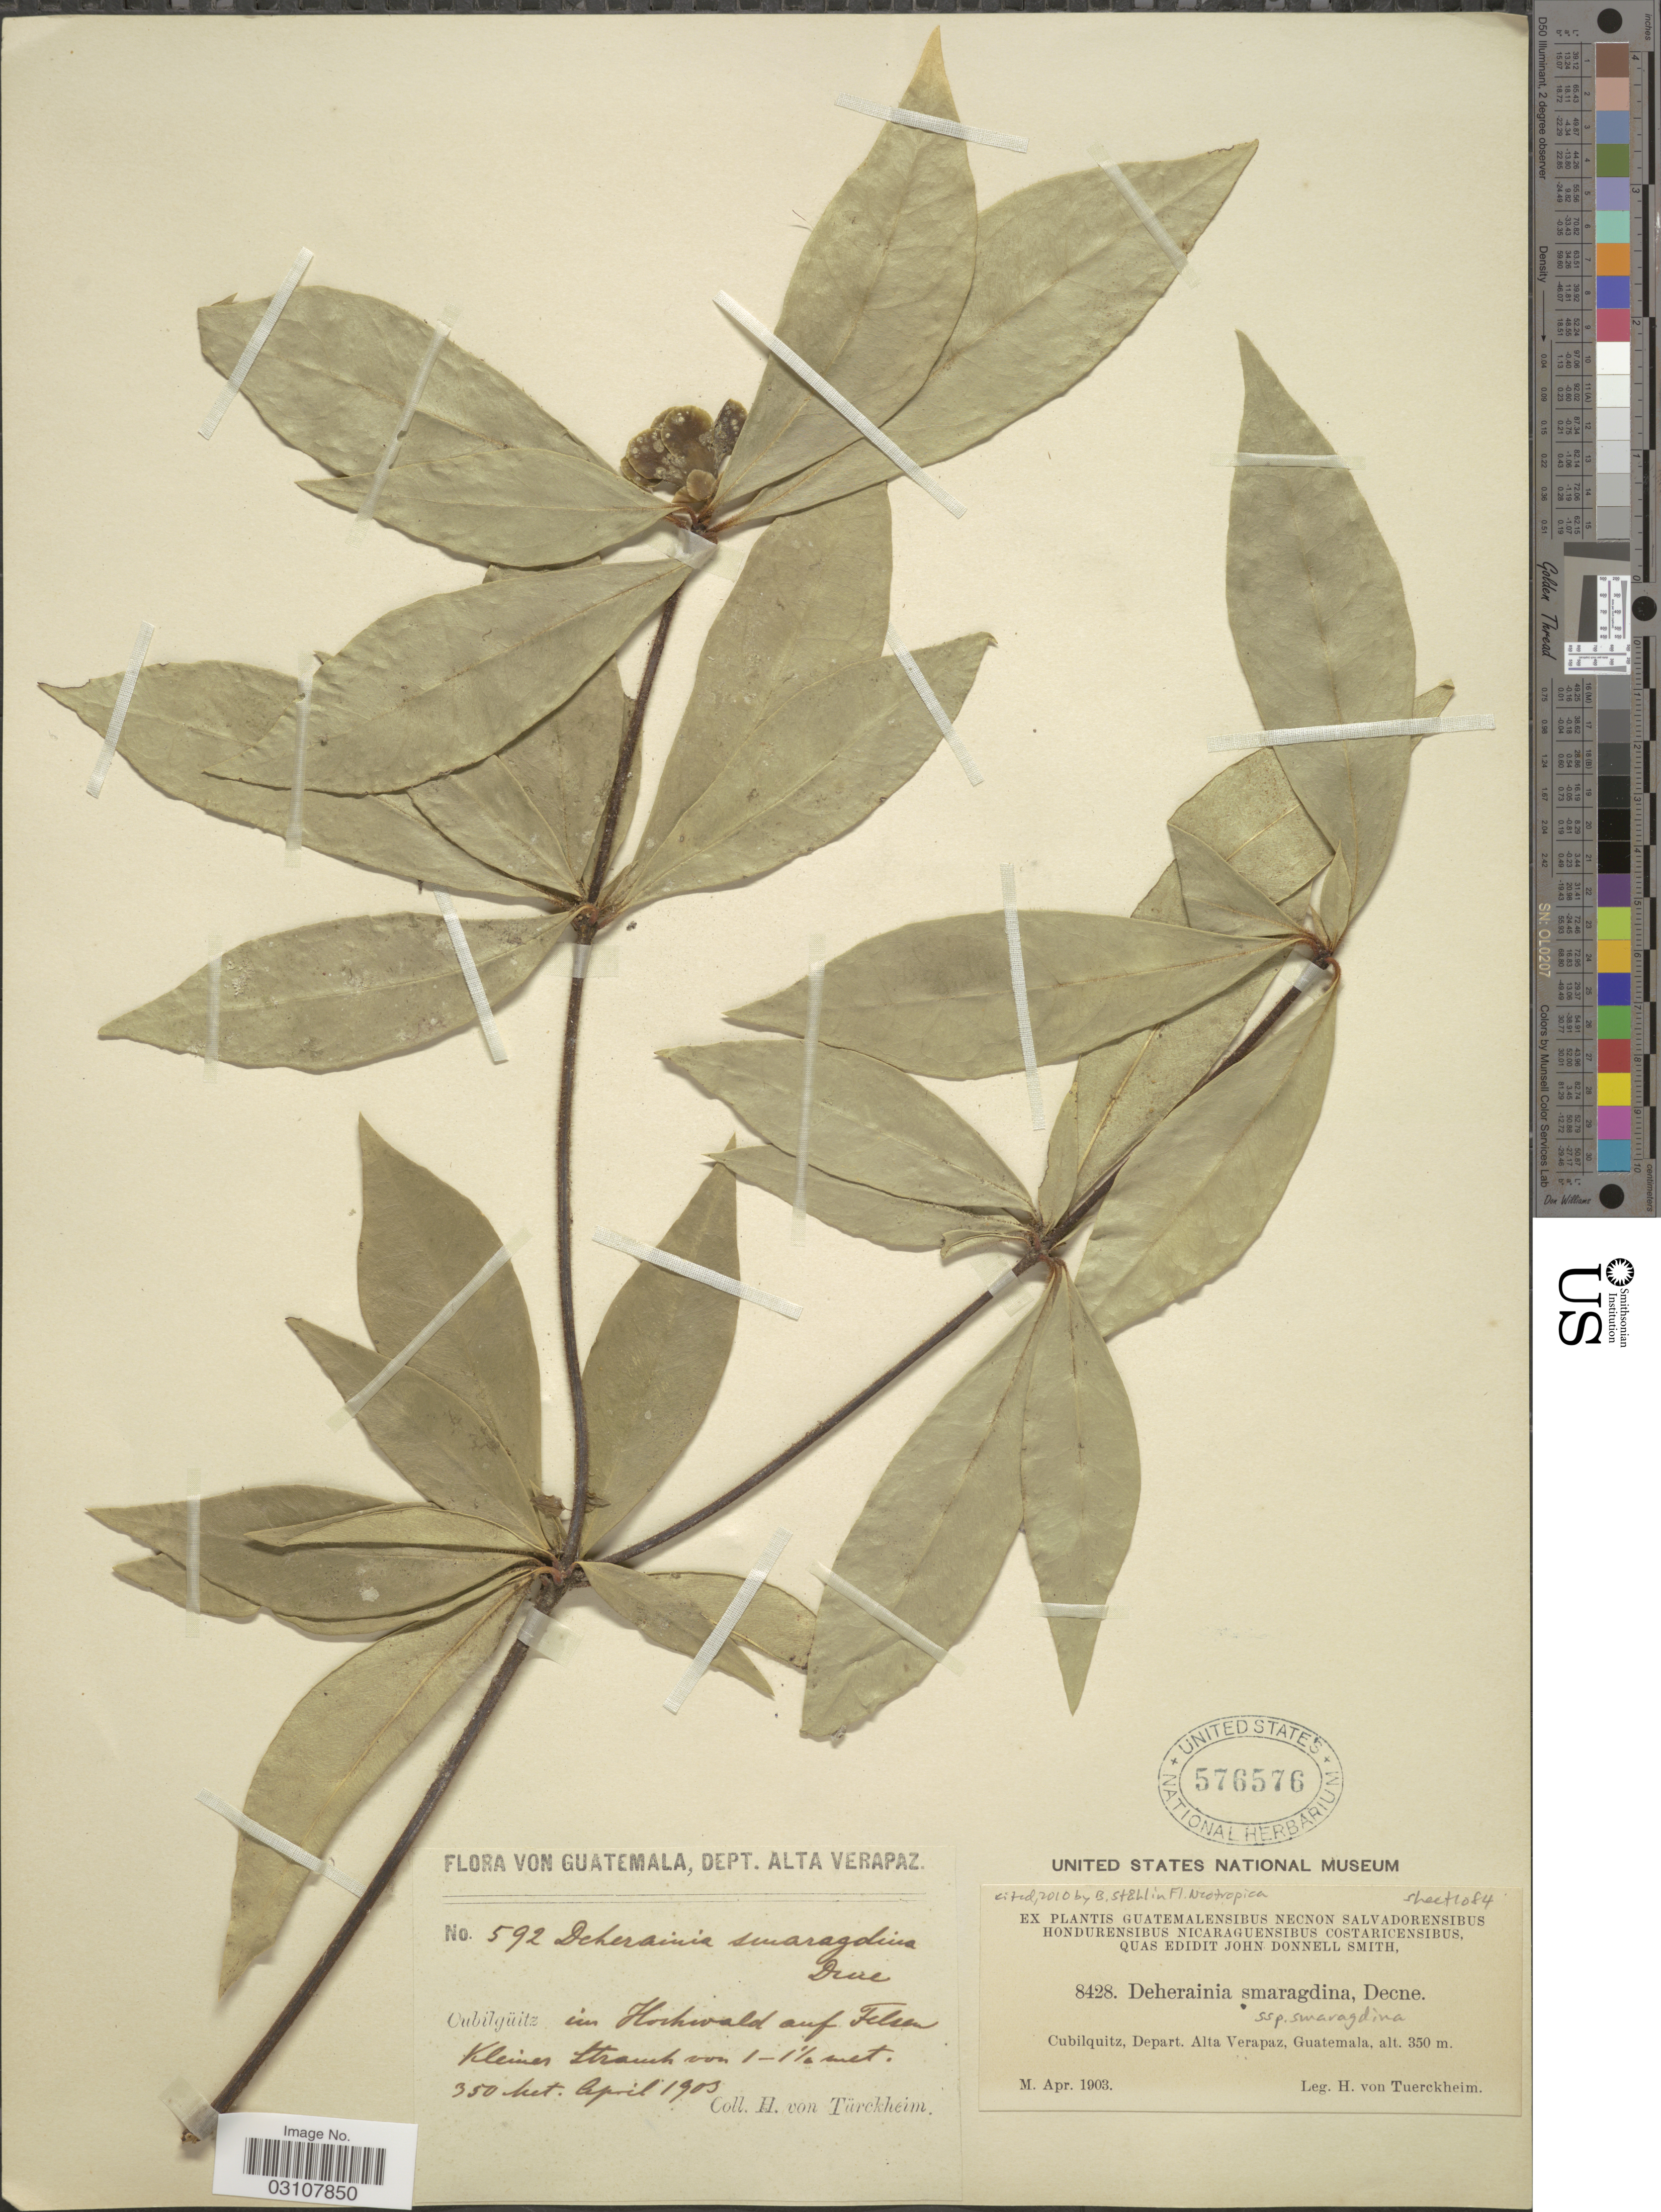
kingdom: Plantae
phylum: Tracheophyta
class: Magnoliopsida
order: Ericales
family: Primulaceae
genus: Deherainia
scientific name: Deherainia smaragdina subsp. smaragdina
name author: (Planch. ex Linden) Decne.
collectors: H. von Türckheim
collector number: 592/8428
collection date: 1903-04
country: Guatemala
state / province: Alta Verapaz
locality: Depart. Alta Verapaz. Cubilqüitz.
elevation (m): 350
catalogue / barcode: US 576576